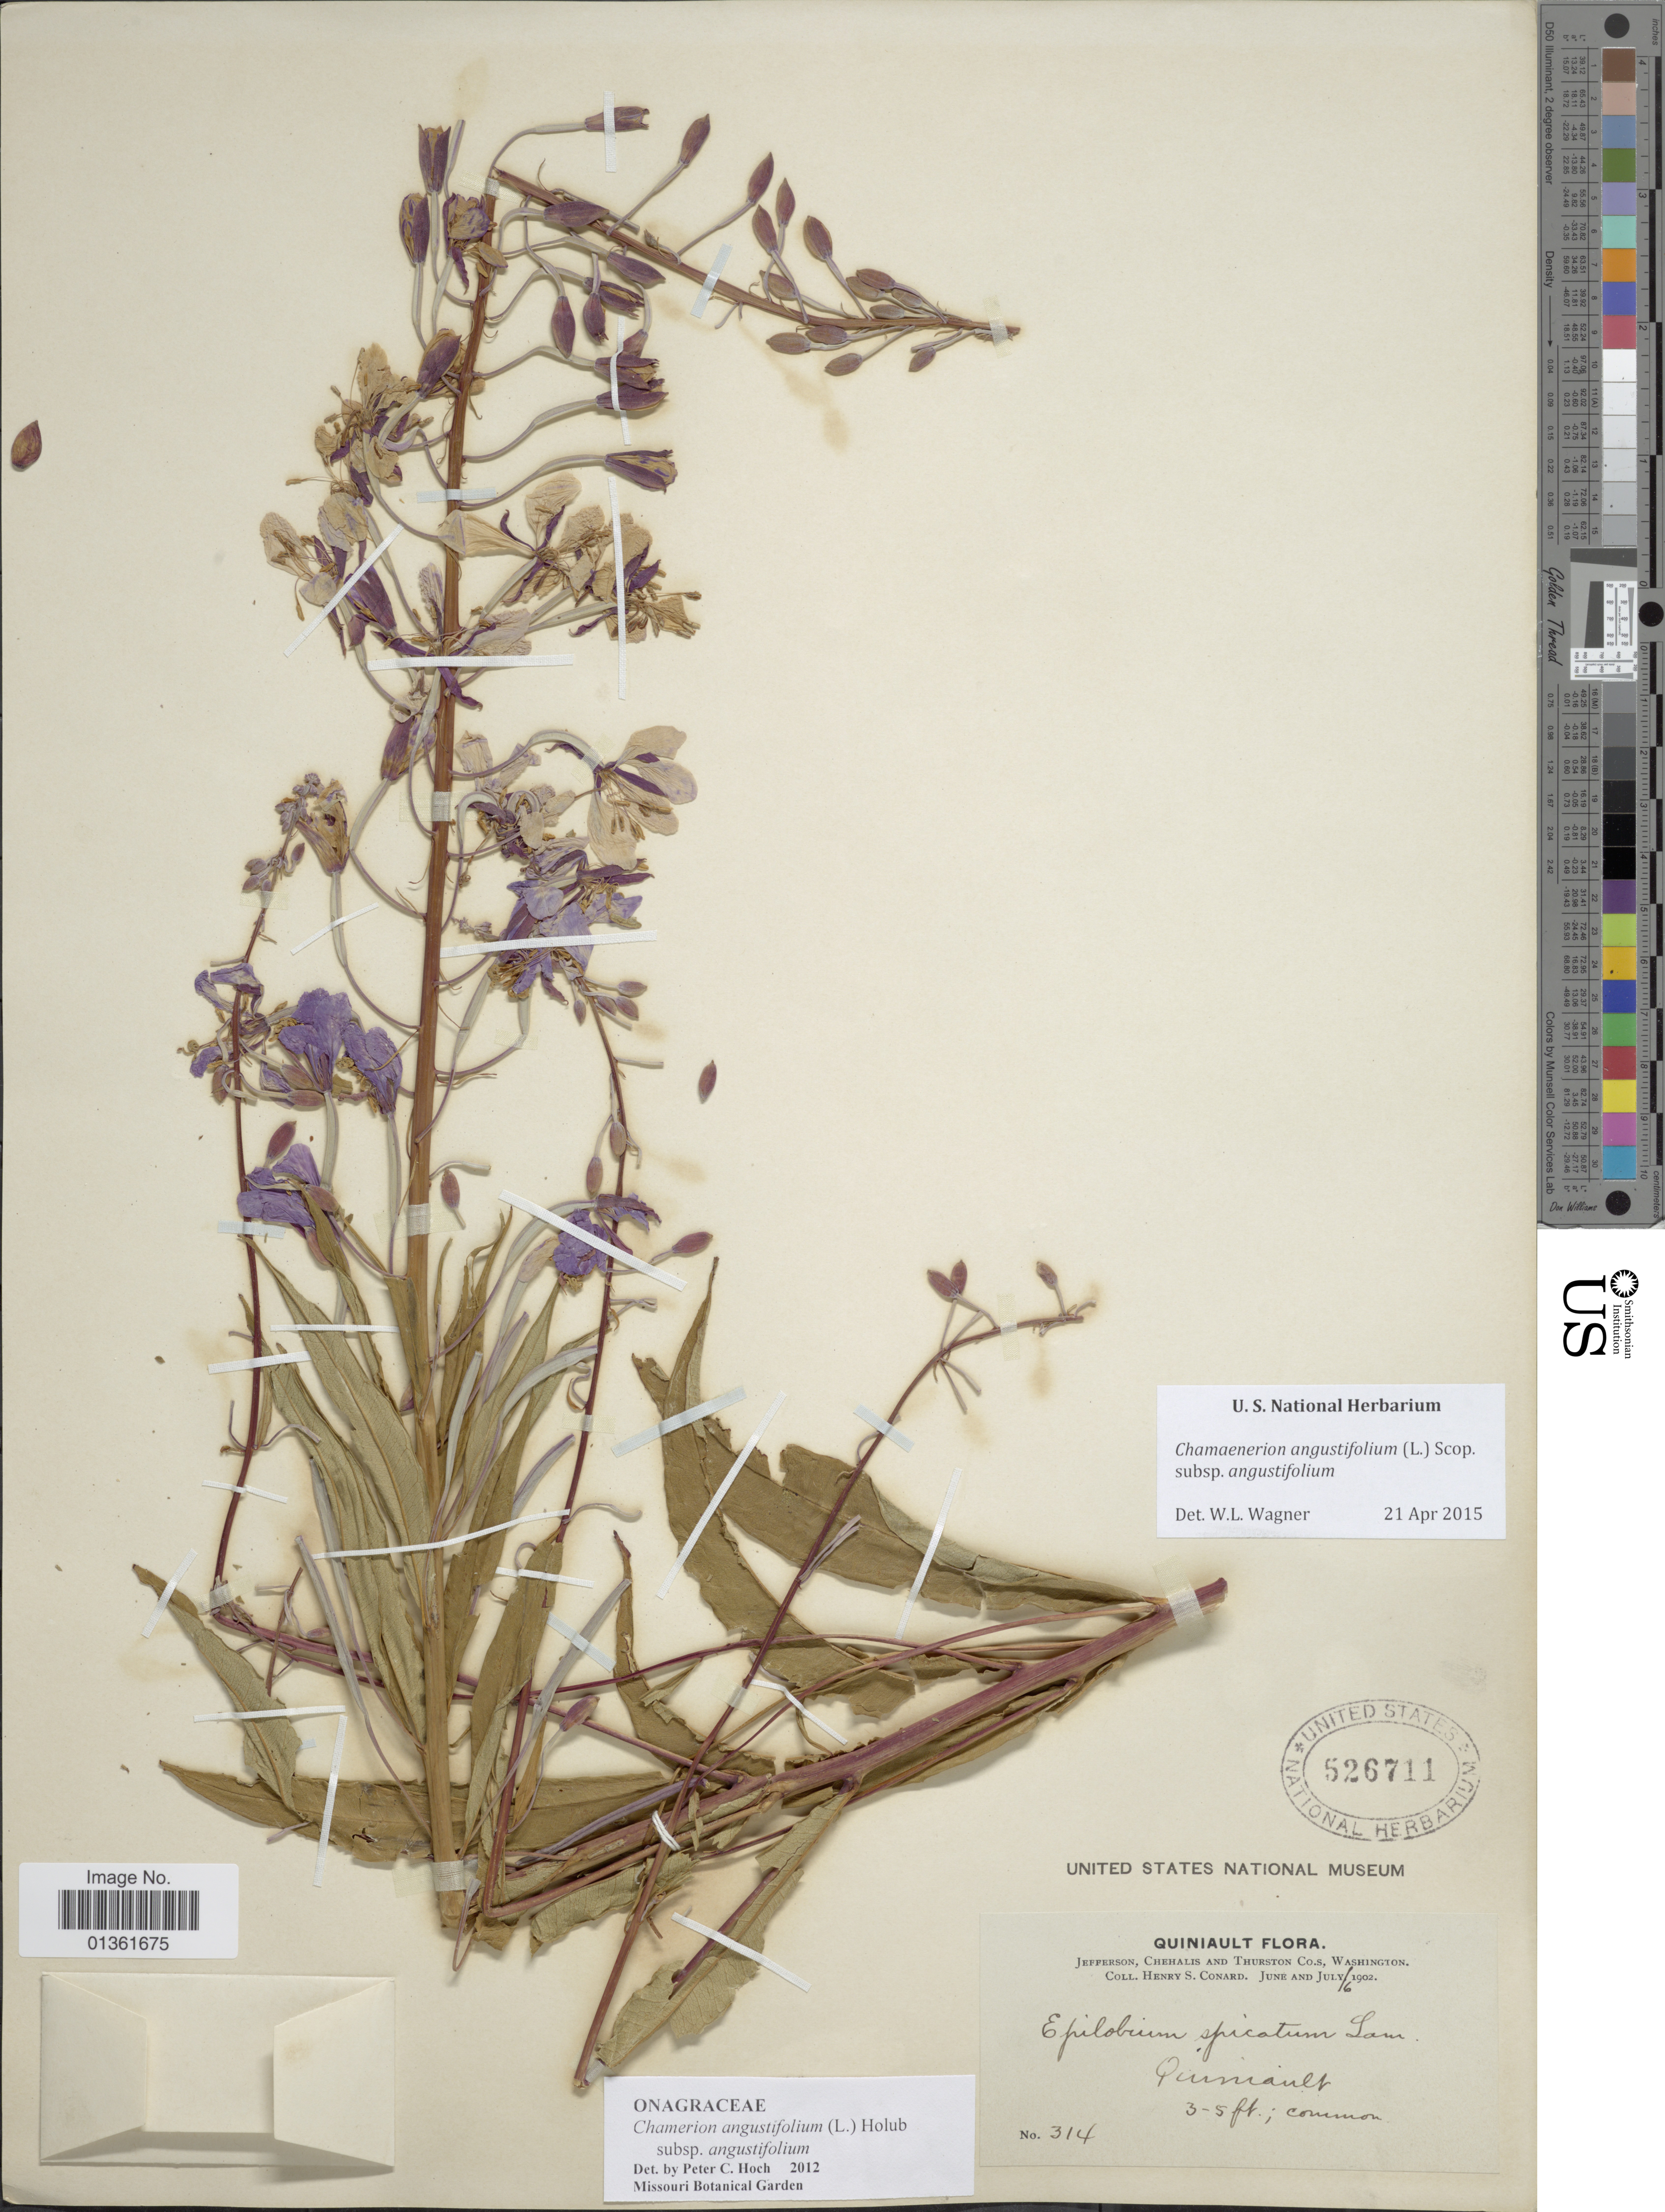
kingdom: Plantae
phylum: Tracheophyta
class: Magnoliopsida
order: Myrtales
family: Onagraceae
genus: Chamaenerion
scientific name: Chamaenerion angustifolium subsp. angustifolium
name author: (L.) Scop.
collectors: H. S. Conard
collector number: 314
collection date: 1902-06-06/1902-07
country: United States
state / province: Washington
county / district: Thurston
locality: Quiniault. Jefferson, Chehalis and Thurston Co.s.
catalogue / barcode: US 526711